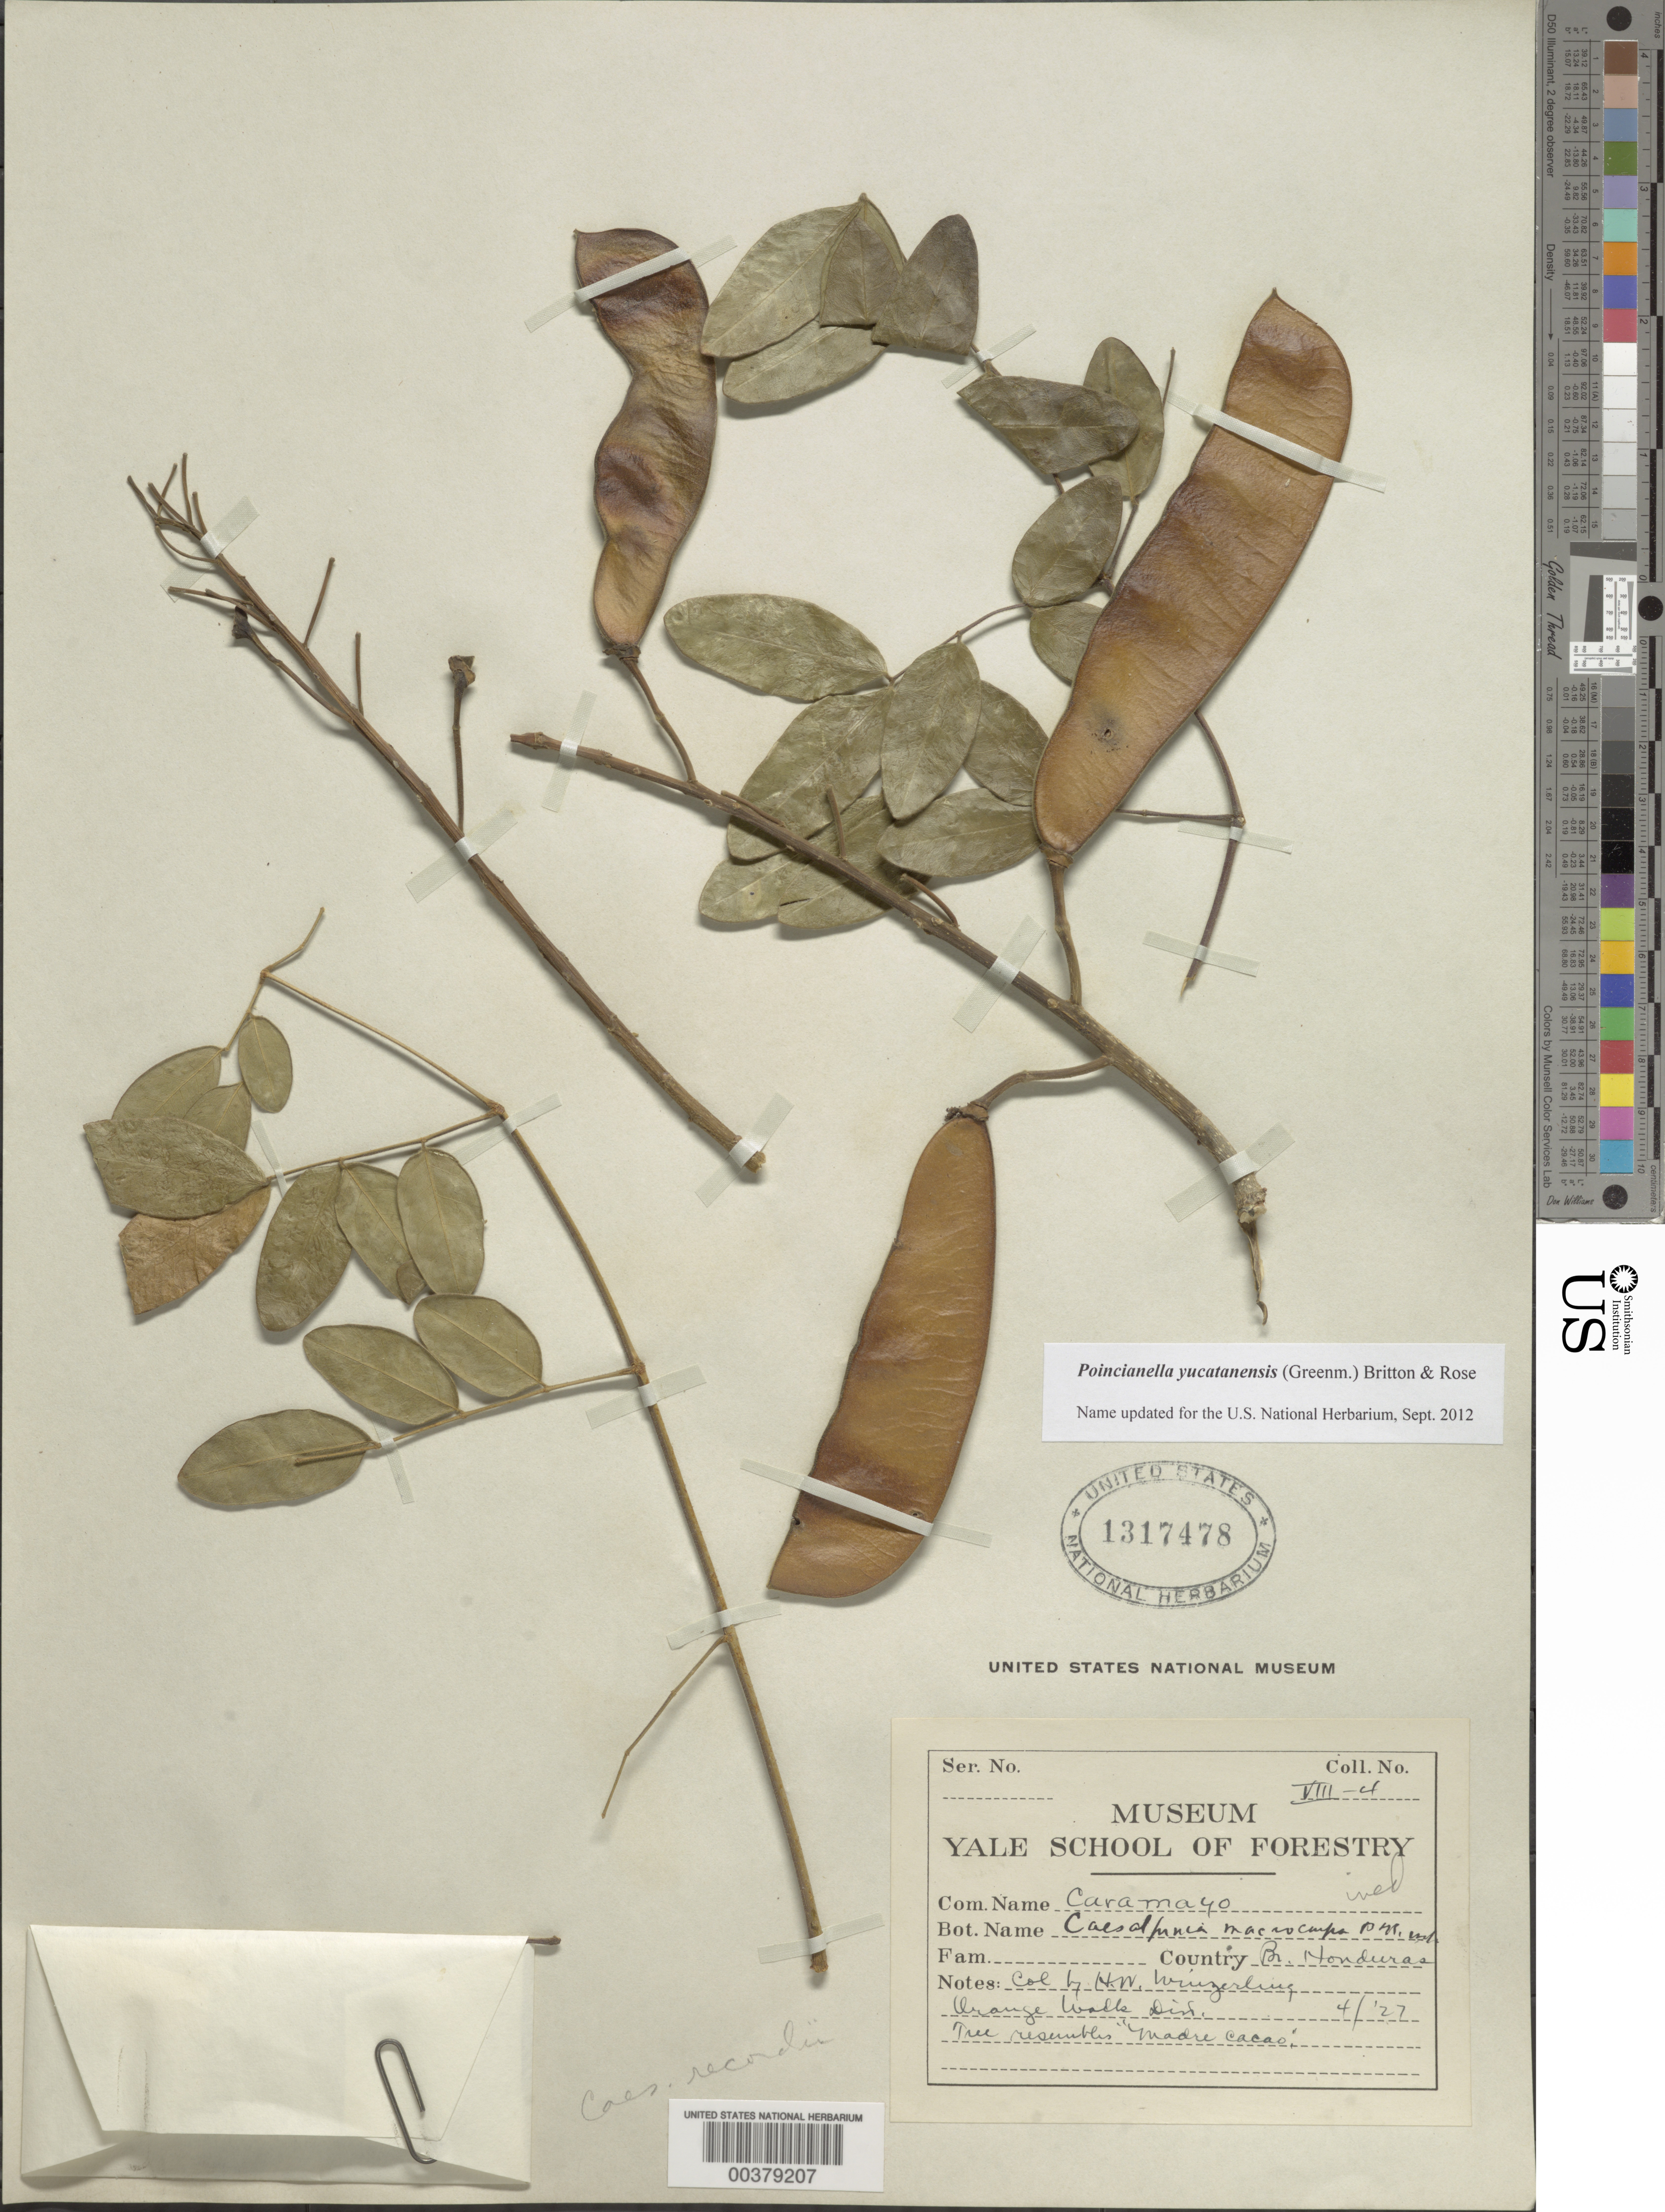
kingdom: Plantae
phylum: Tracheophyta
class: Magnoliopsida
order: Fabales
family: Fabaceae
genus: Erythrostemon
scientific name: Erythrostemon yucatanensis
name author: (Greenm.) Gagnon & G.P. Lewis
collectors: H. Winzerling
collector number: Viii-4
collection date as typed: Apr 1927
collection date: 1927-04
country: Belize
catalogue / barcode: US 1317478